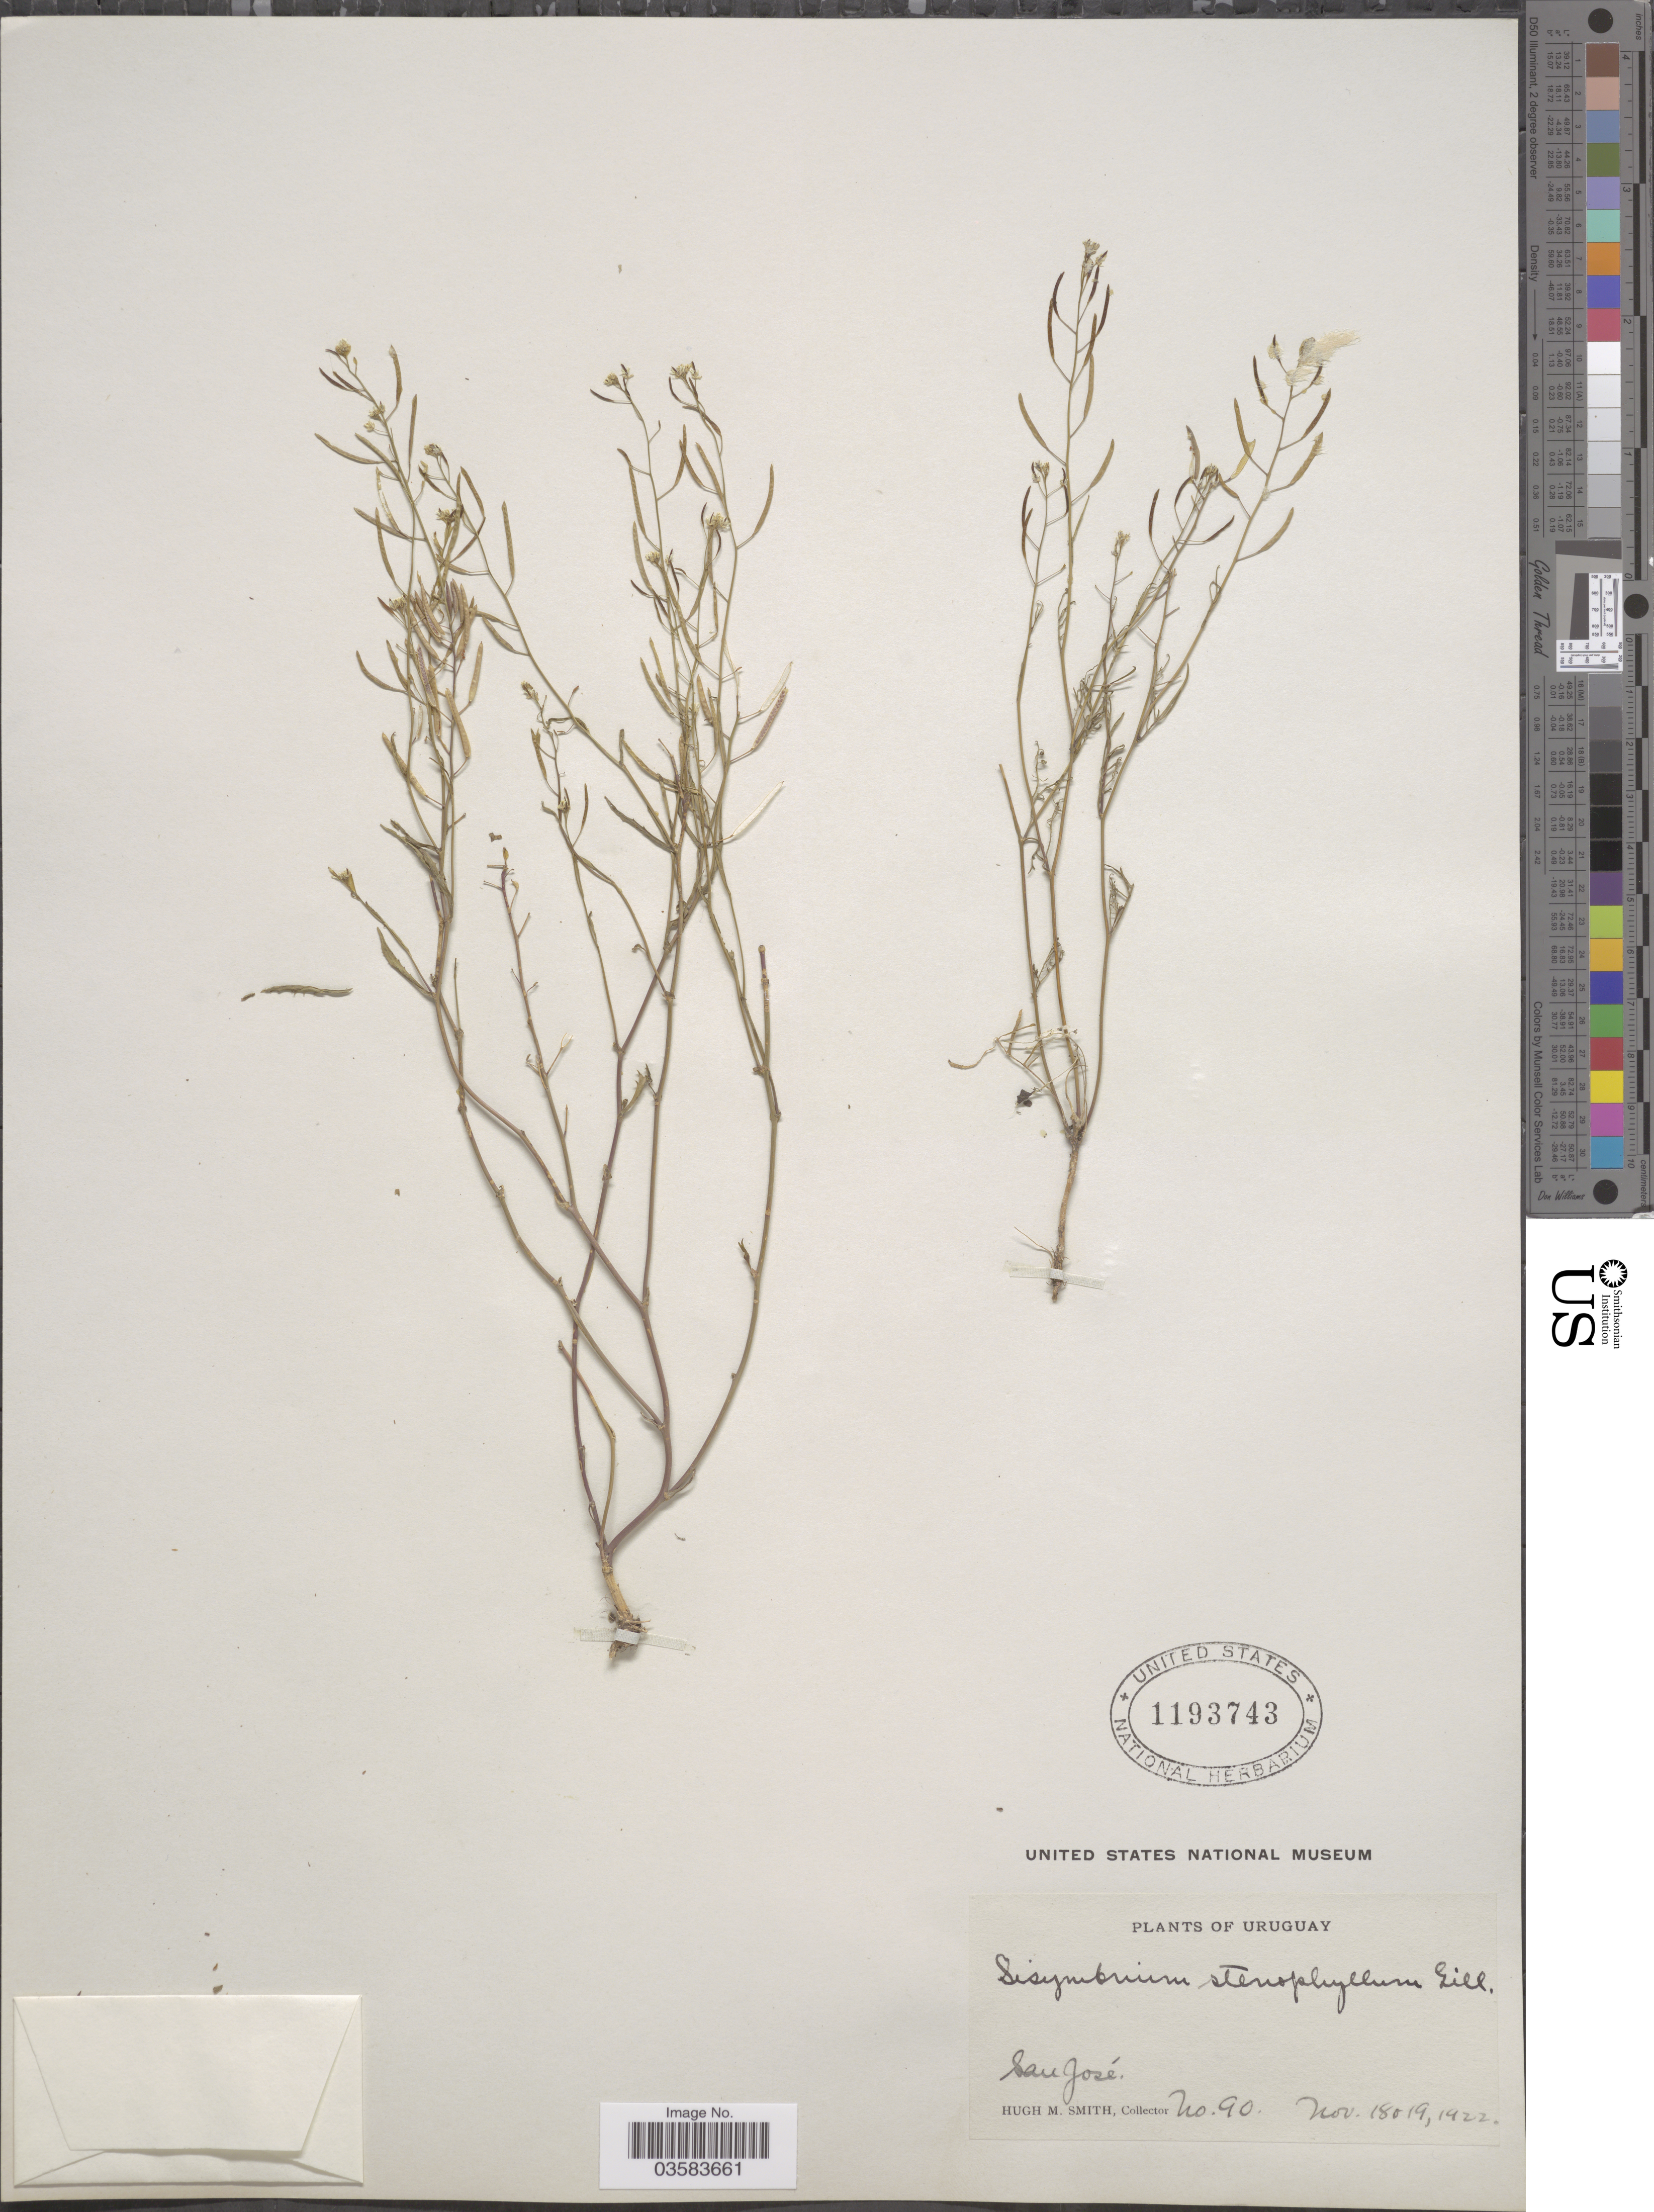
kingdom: Plantae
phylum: Tracheophyta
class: Magnoliopsida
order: Brassicales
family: Brassicaceae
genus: Mostacillastrum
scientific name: Mostacillastrum stenophyllum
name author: O.E. Schulz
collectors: H. M. Smith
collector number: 90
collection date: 1922-11-18/1922-11-19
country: Uruguay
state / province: San Jose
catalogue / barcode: US 1193743